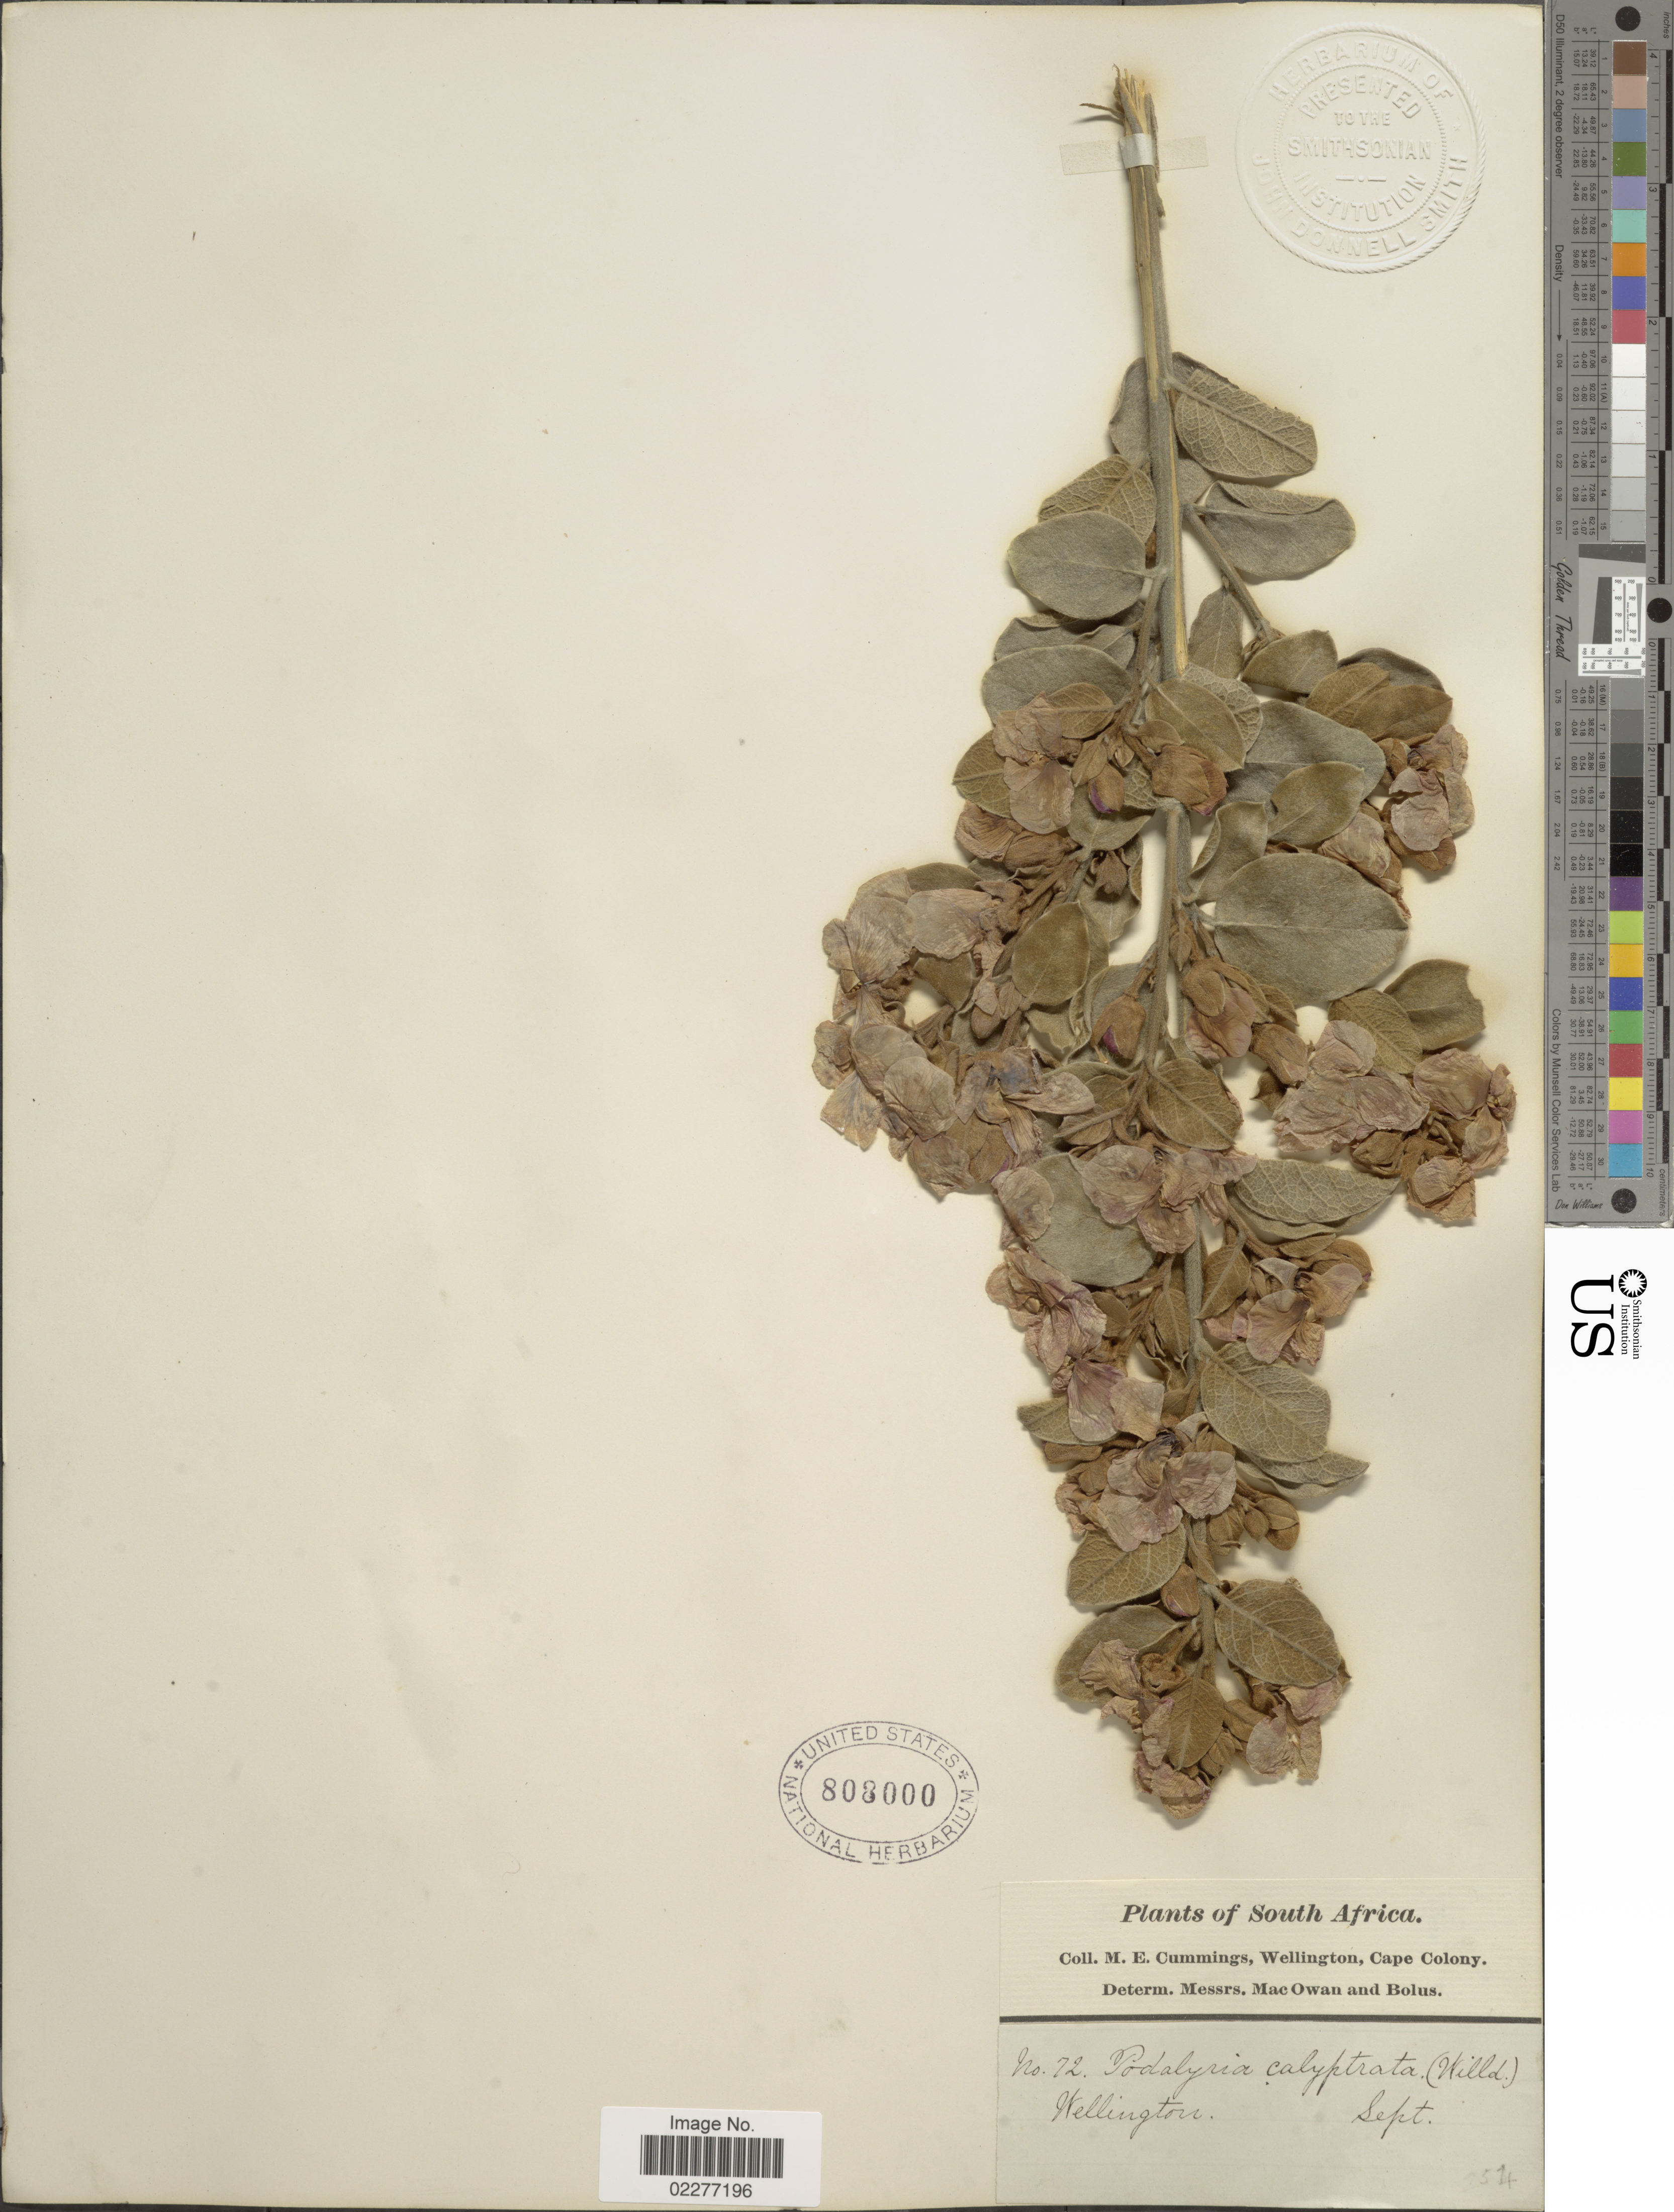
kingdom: Plantae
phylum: Tracheophyta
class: Magnoliopsida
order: Fabales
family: Fabaceae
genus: Podalyria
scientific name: Podalyria calyptrata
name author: (Retz.) Willd.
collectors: M. E. Cummings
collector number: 72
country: South Africa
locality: Wellington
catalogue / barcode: US 808000